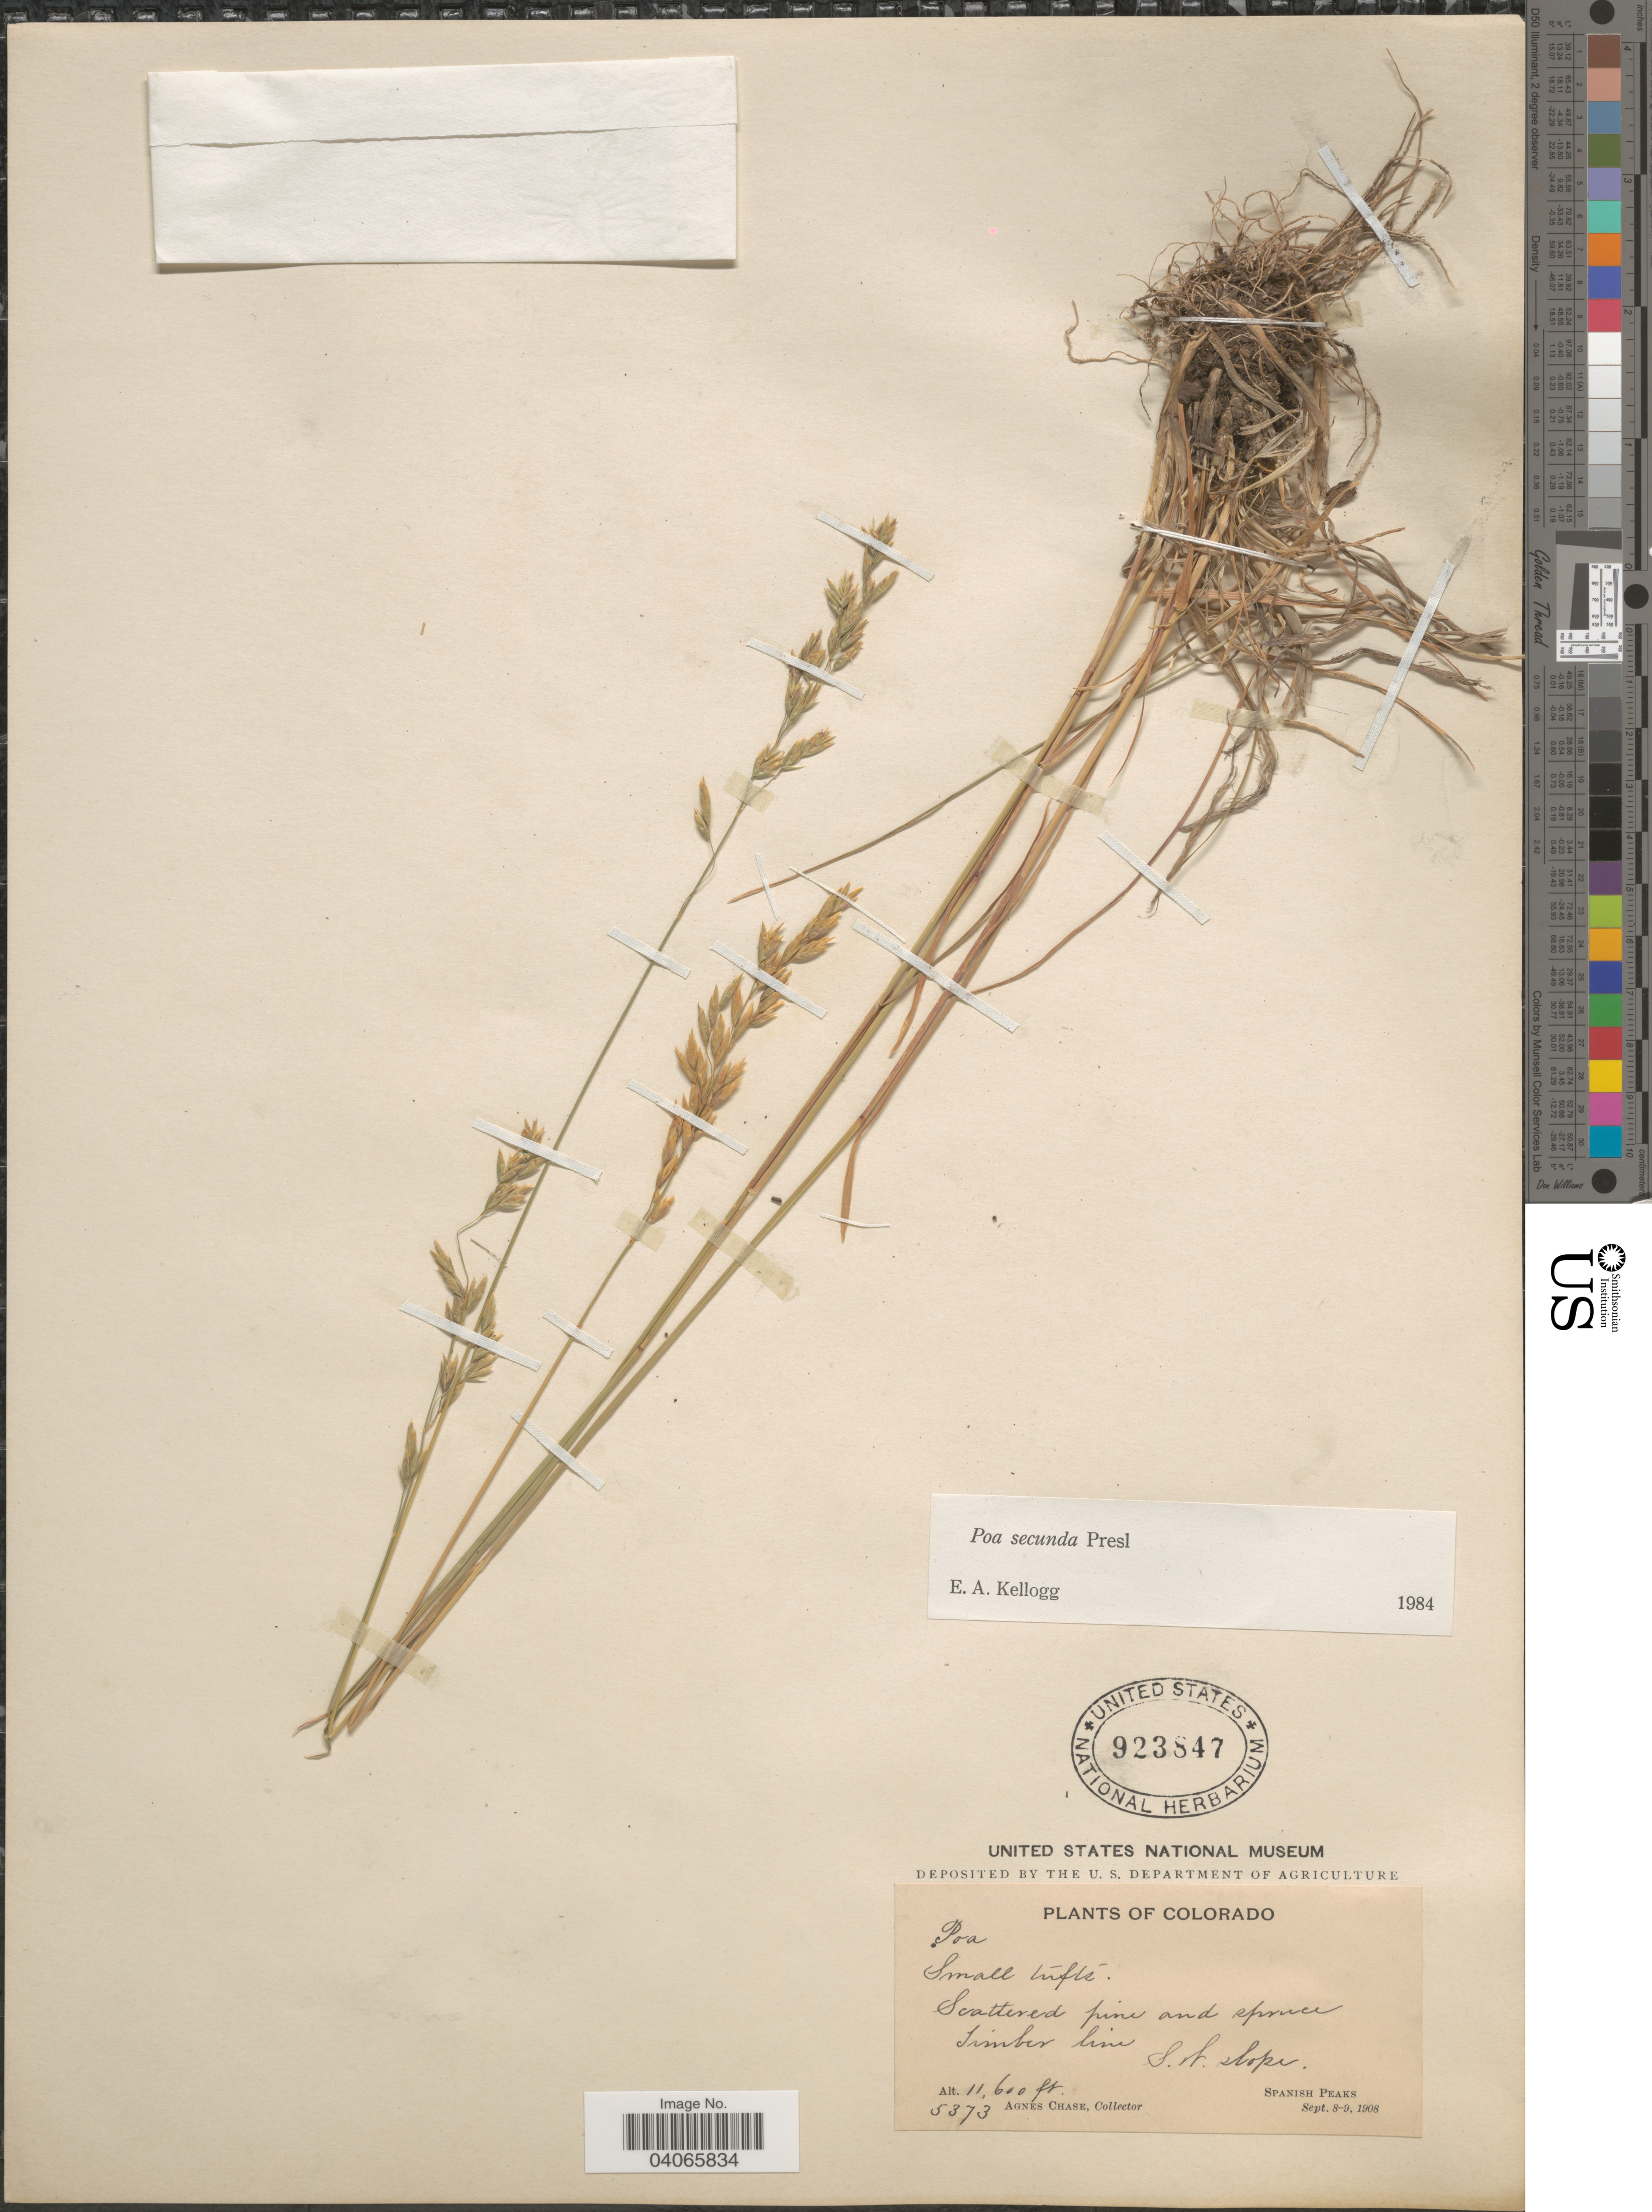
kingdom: Plantae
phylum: Tracheophyta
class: Liliopsida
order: Poales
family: Poaceae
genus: Poa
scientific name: Poa secunda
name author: J. Presl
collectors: A. Chase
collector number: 5373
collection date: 1908-09-08/1908-09-09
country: United States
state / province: Colorado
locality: Scattered pine and spruce timber line. S. W. slope. Spanish Peaks.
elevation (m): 3536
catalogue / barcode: US 923847